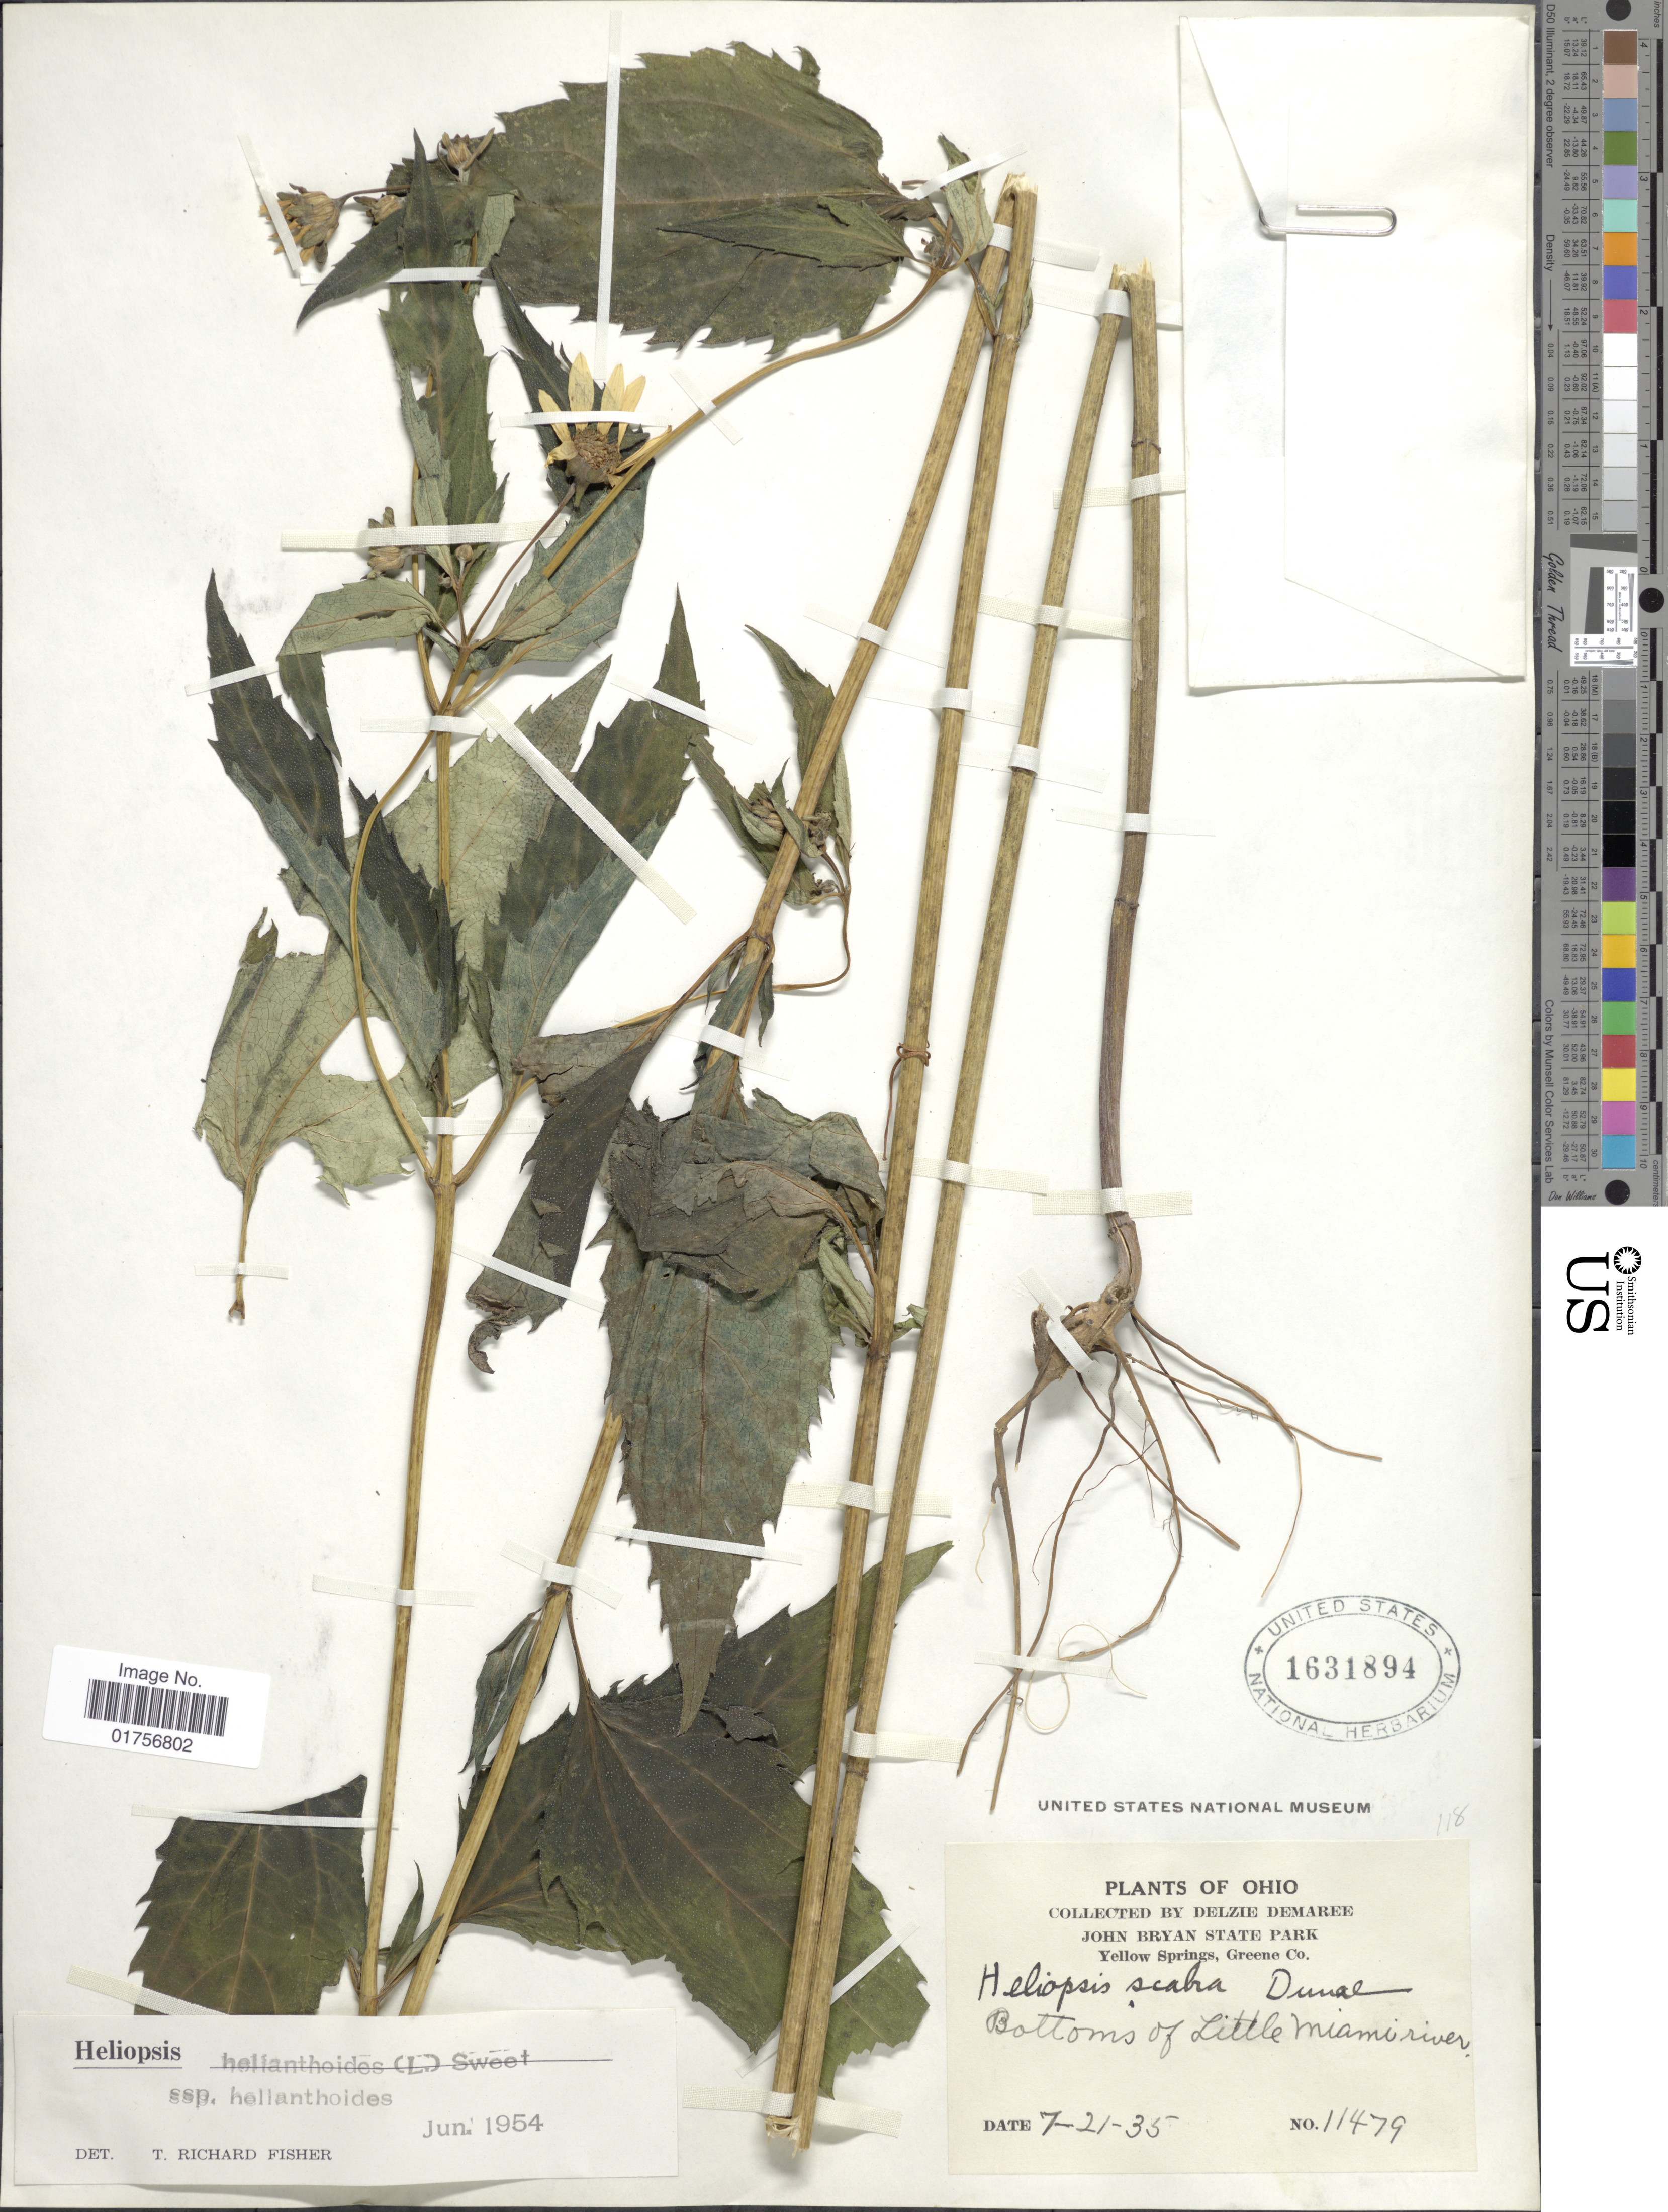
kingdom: Plantae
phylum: Tracheophyta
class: Magnoliopsida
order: Asterales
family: Asteraceae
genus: Heliopsis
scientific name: Heliopsis helianthoides subsp. helianthoides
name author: (L.) Sweet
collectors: D. Demaree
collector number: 11479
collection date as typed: Transcribed d/m/y: 21/7/35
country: United States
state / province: Ohio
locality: John Bryan State Park, Yellow Springs, Greene Co., Bottoms of Little Miami river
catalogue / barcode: US 1631894